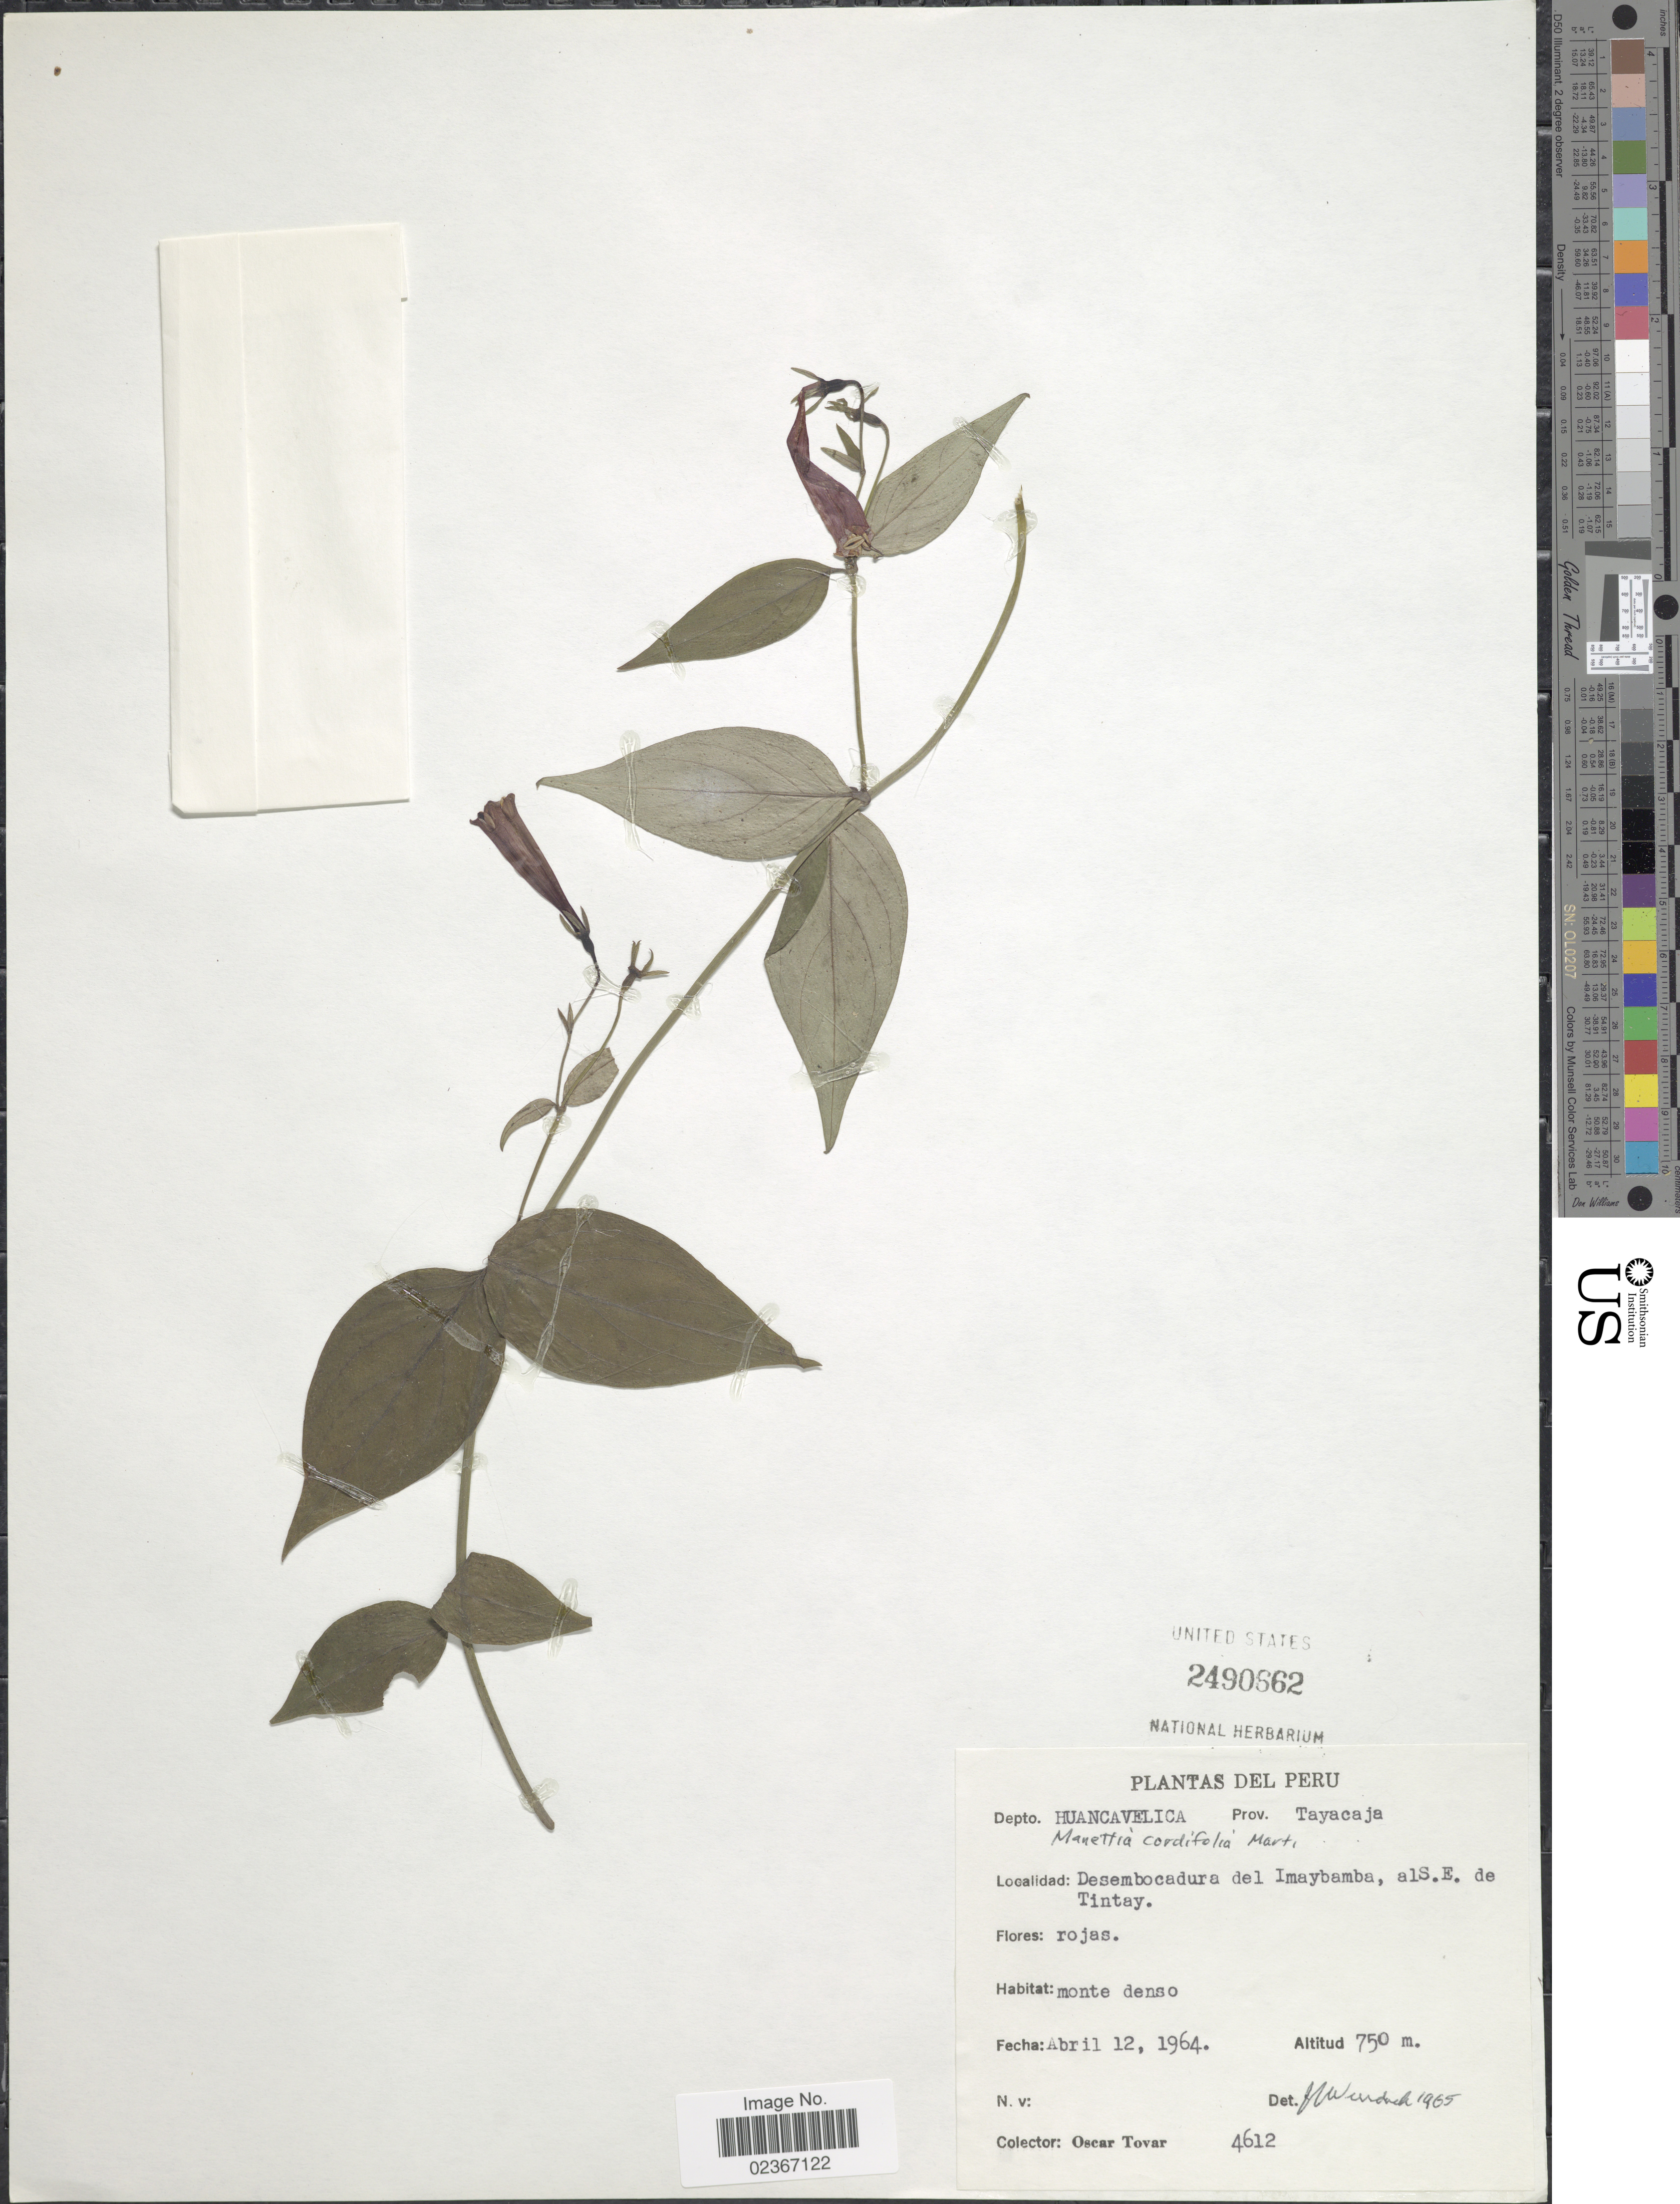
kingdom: Plantae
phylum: Tracheophyta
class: Magnoliopsida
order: Gentianales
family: Rubiaceae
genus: Manettia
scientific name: Manettia cordifolia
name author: Mart.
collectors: Ó. Tovar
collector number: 4612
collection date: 1964-04-12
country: Peru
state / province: Huancavelica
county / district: Tayacaja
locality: Depto. Huancavelica, Prov. Tayacaja. Desembocadura del Imaybamba, al S. E. de Tintay.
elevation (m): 750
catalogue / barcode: US 2490662